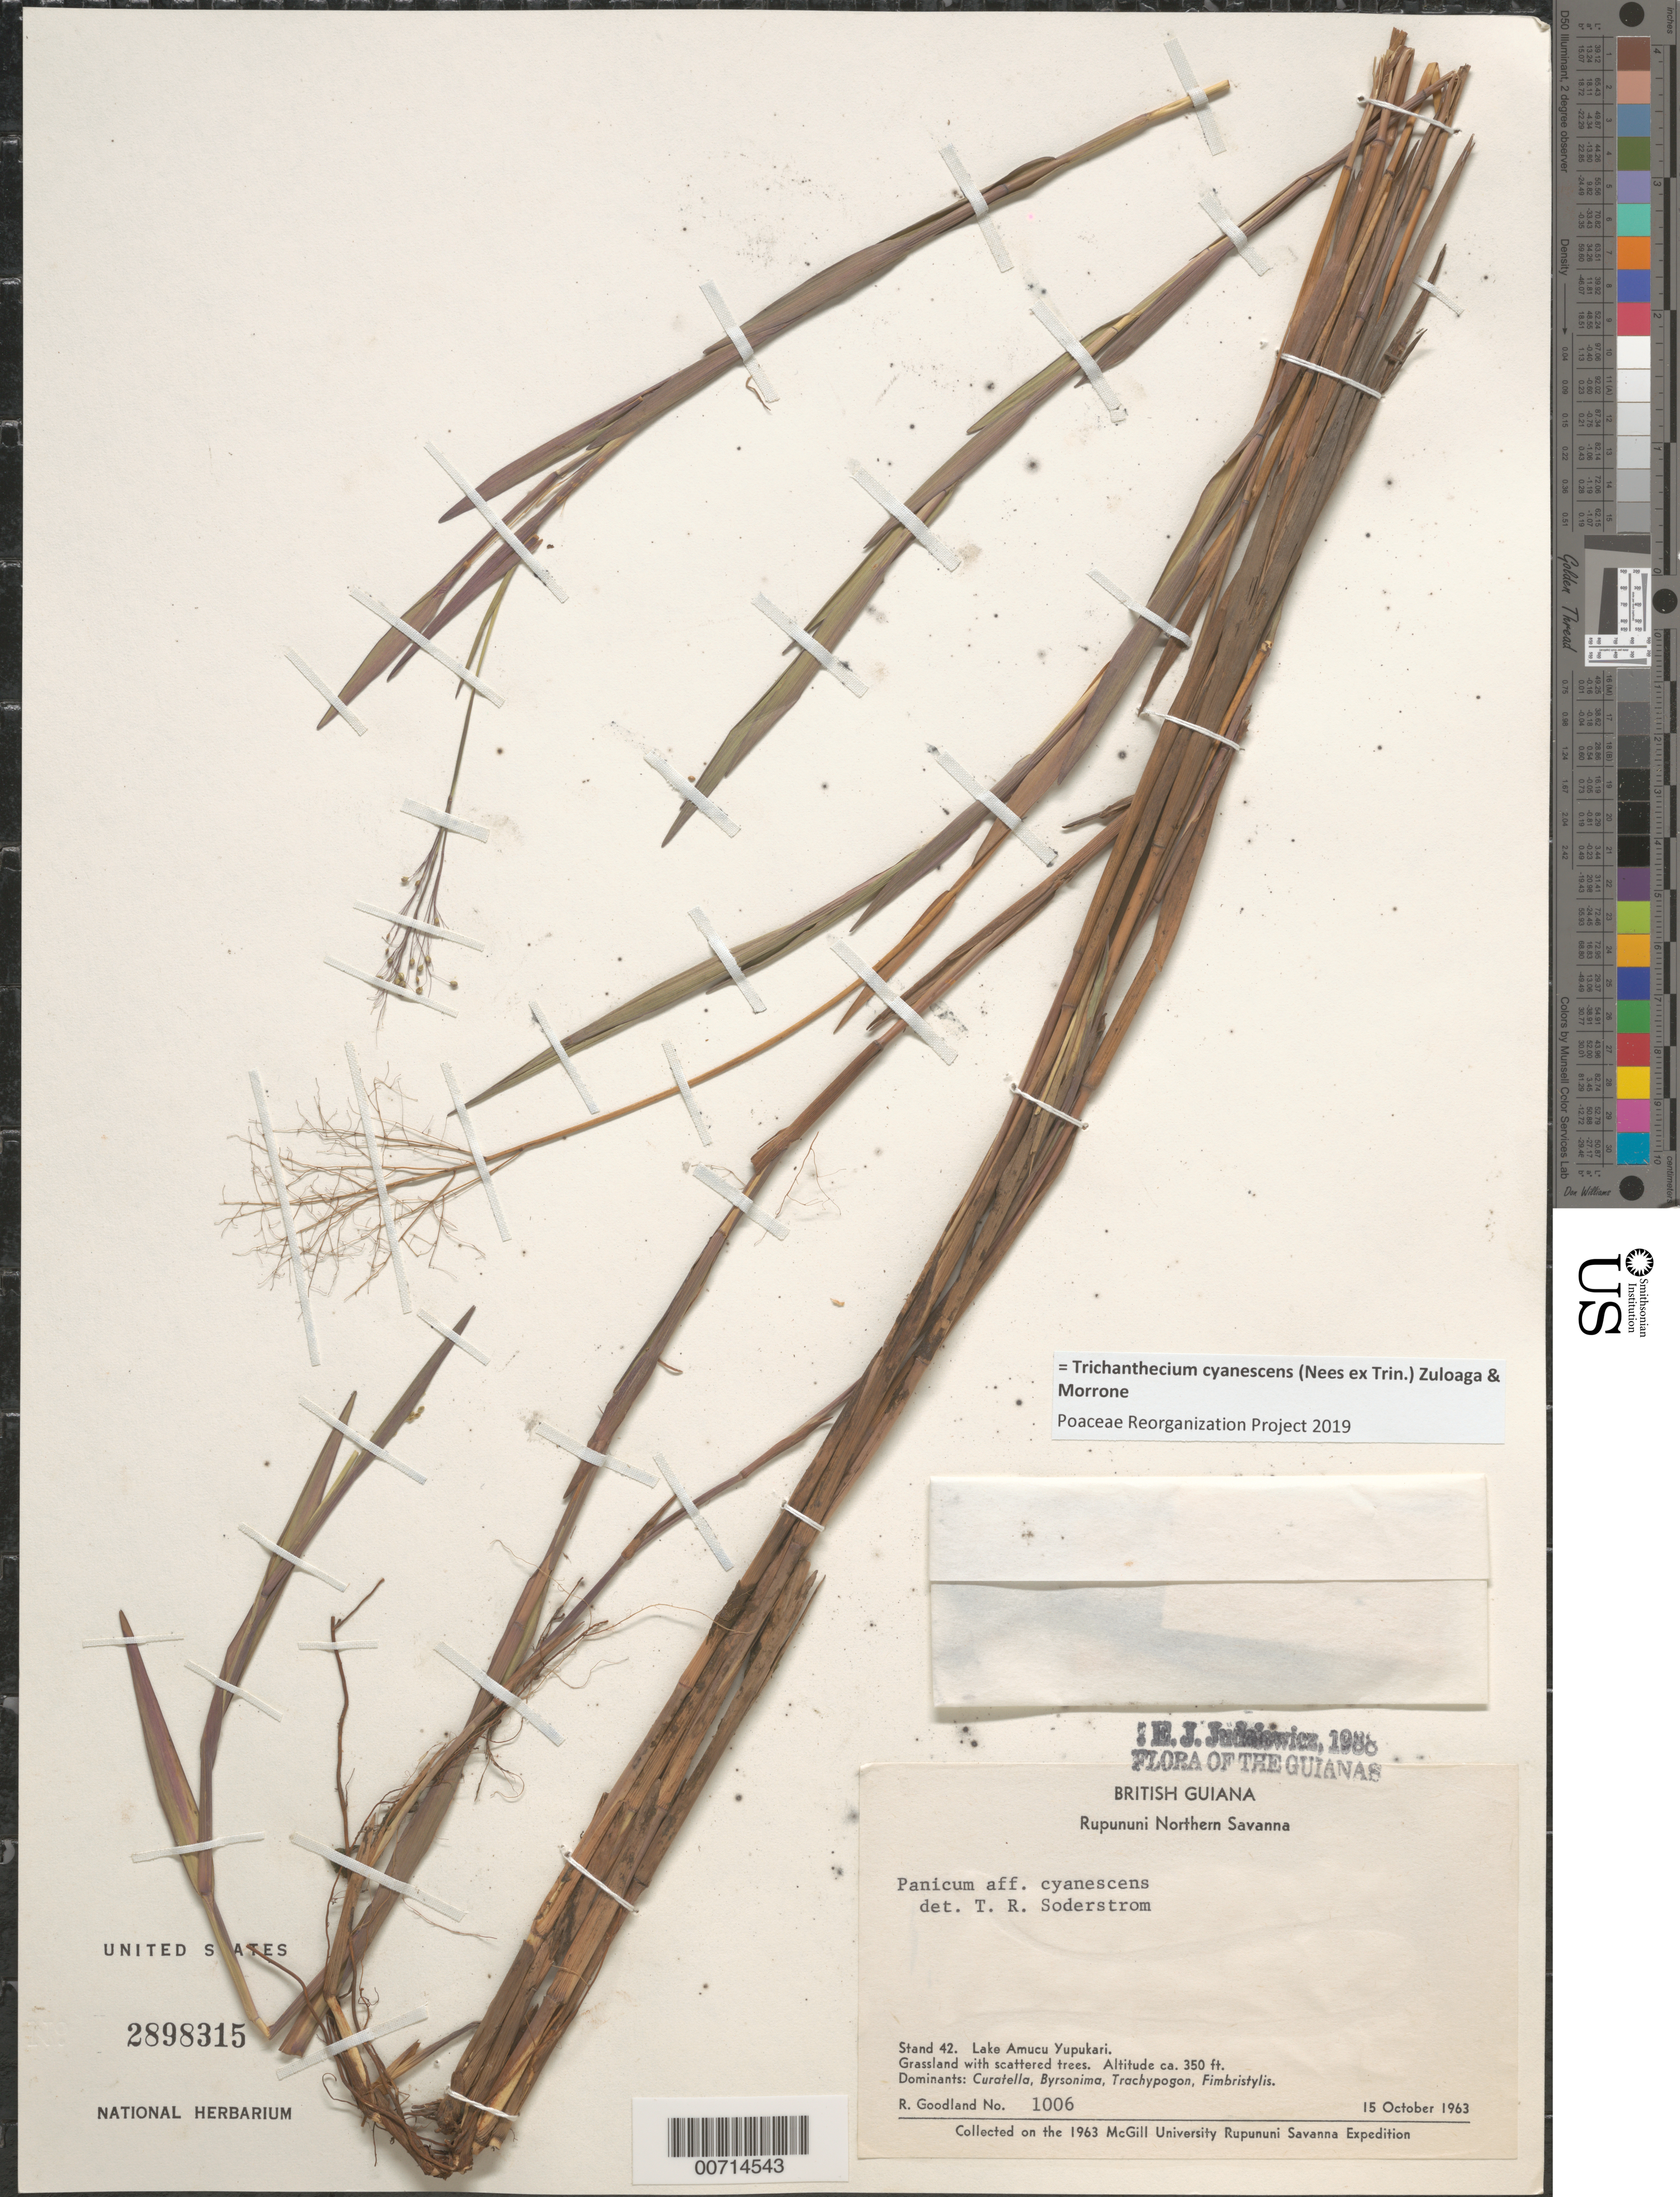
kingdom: Plantae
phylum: Tracheophyta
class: Liliopsida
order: Poales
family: Poaceae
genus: Panicum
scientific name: Panicum cyanescens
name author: Nees ex Trin.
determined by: Soderstrom, T. R.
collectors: R. Goodland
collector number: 1006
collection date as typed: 15-Oct-63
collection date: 1963-10-15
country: Guyana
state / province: U. Takutu-U. Essequibo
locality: Rupununi Northern Savanna, Lake Amucu, Yupukari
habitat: Grassland with scattered trees. Dominants: Curatella, Byrsonima, Trachypogon, Fimbristylis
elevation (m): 107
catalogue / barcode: US 2898315